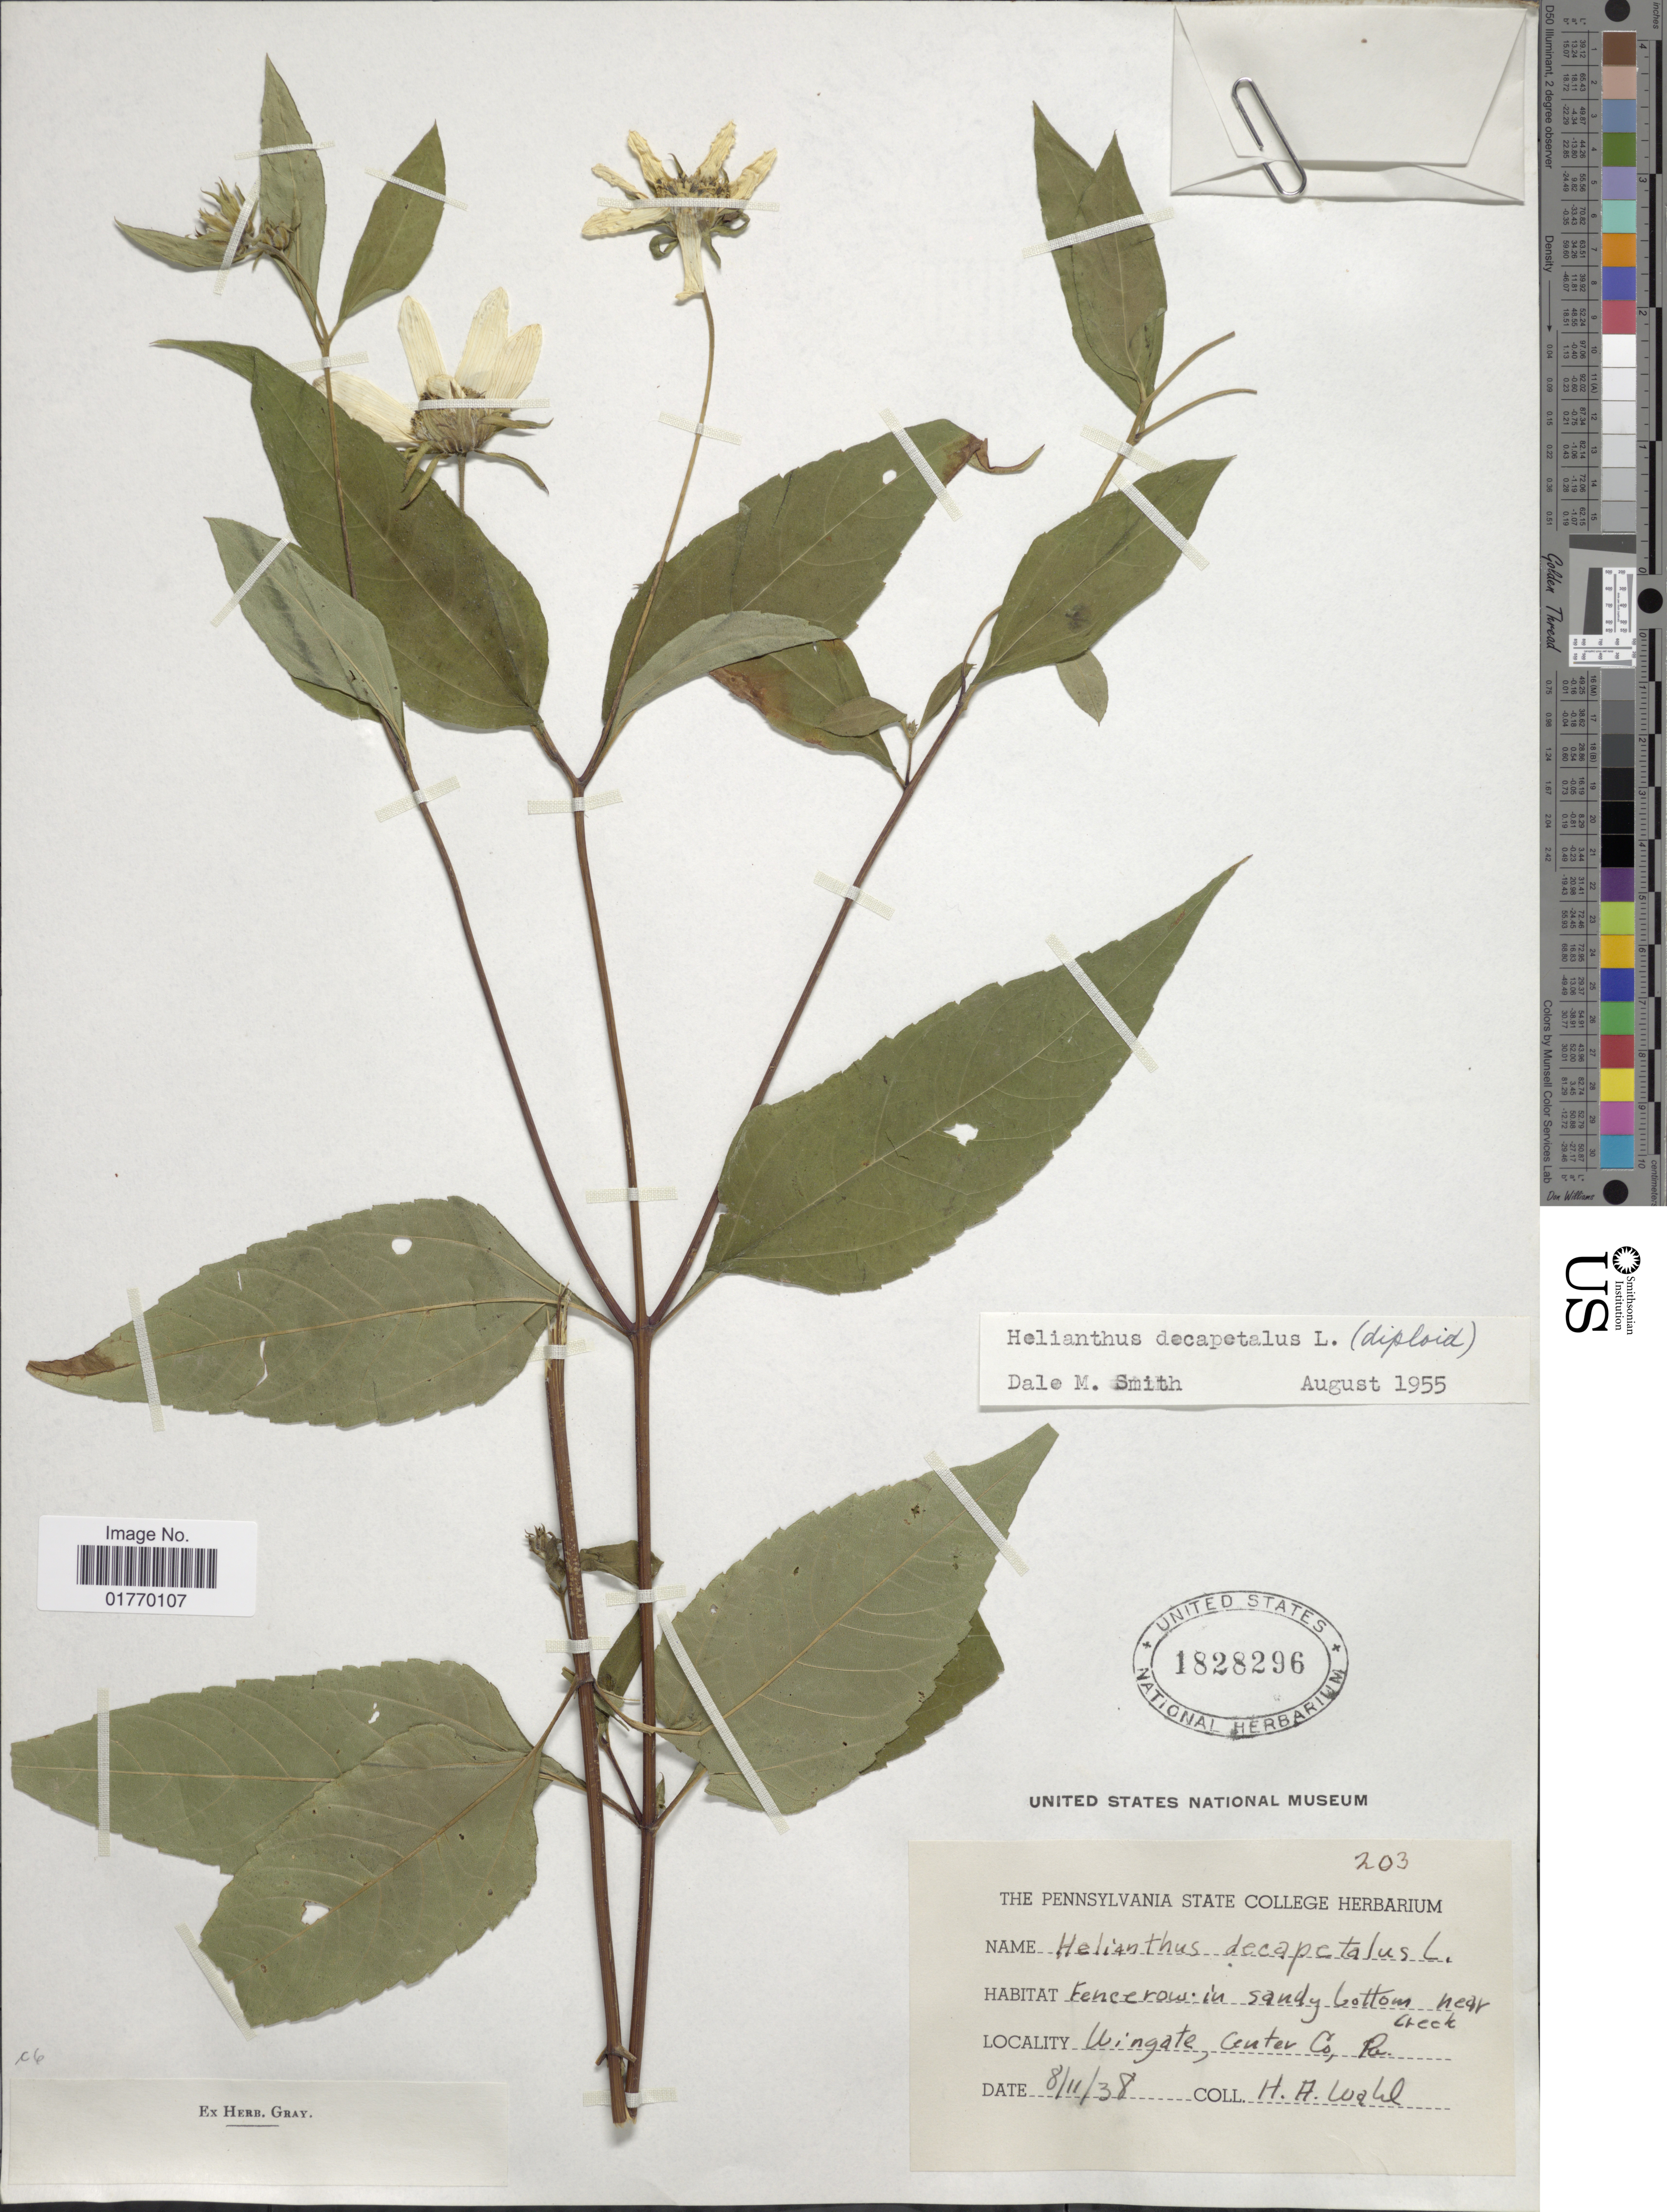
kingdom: Plantae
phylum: Tracheophyta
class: Magnoliopsida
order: Asterales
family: Asteraceae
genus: Helianthus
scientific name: Helianthus decapetalus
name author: L.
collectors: H. A. Wahl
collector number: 203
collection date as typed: Transcribed d/m/y: 11/8/38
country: United States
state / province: Pennsylvania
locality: Wingate, Center Co., Pa.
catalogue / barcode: US 1828296